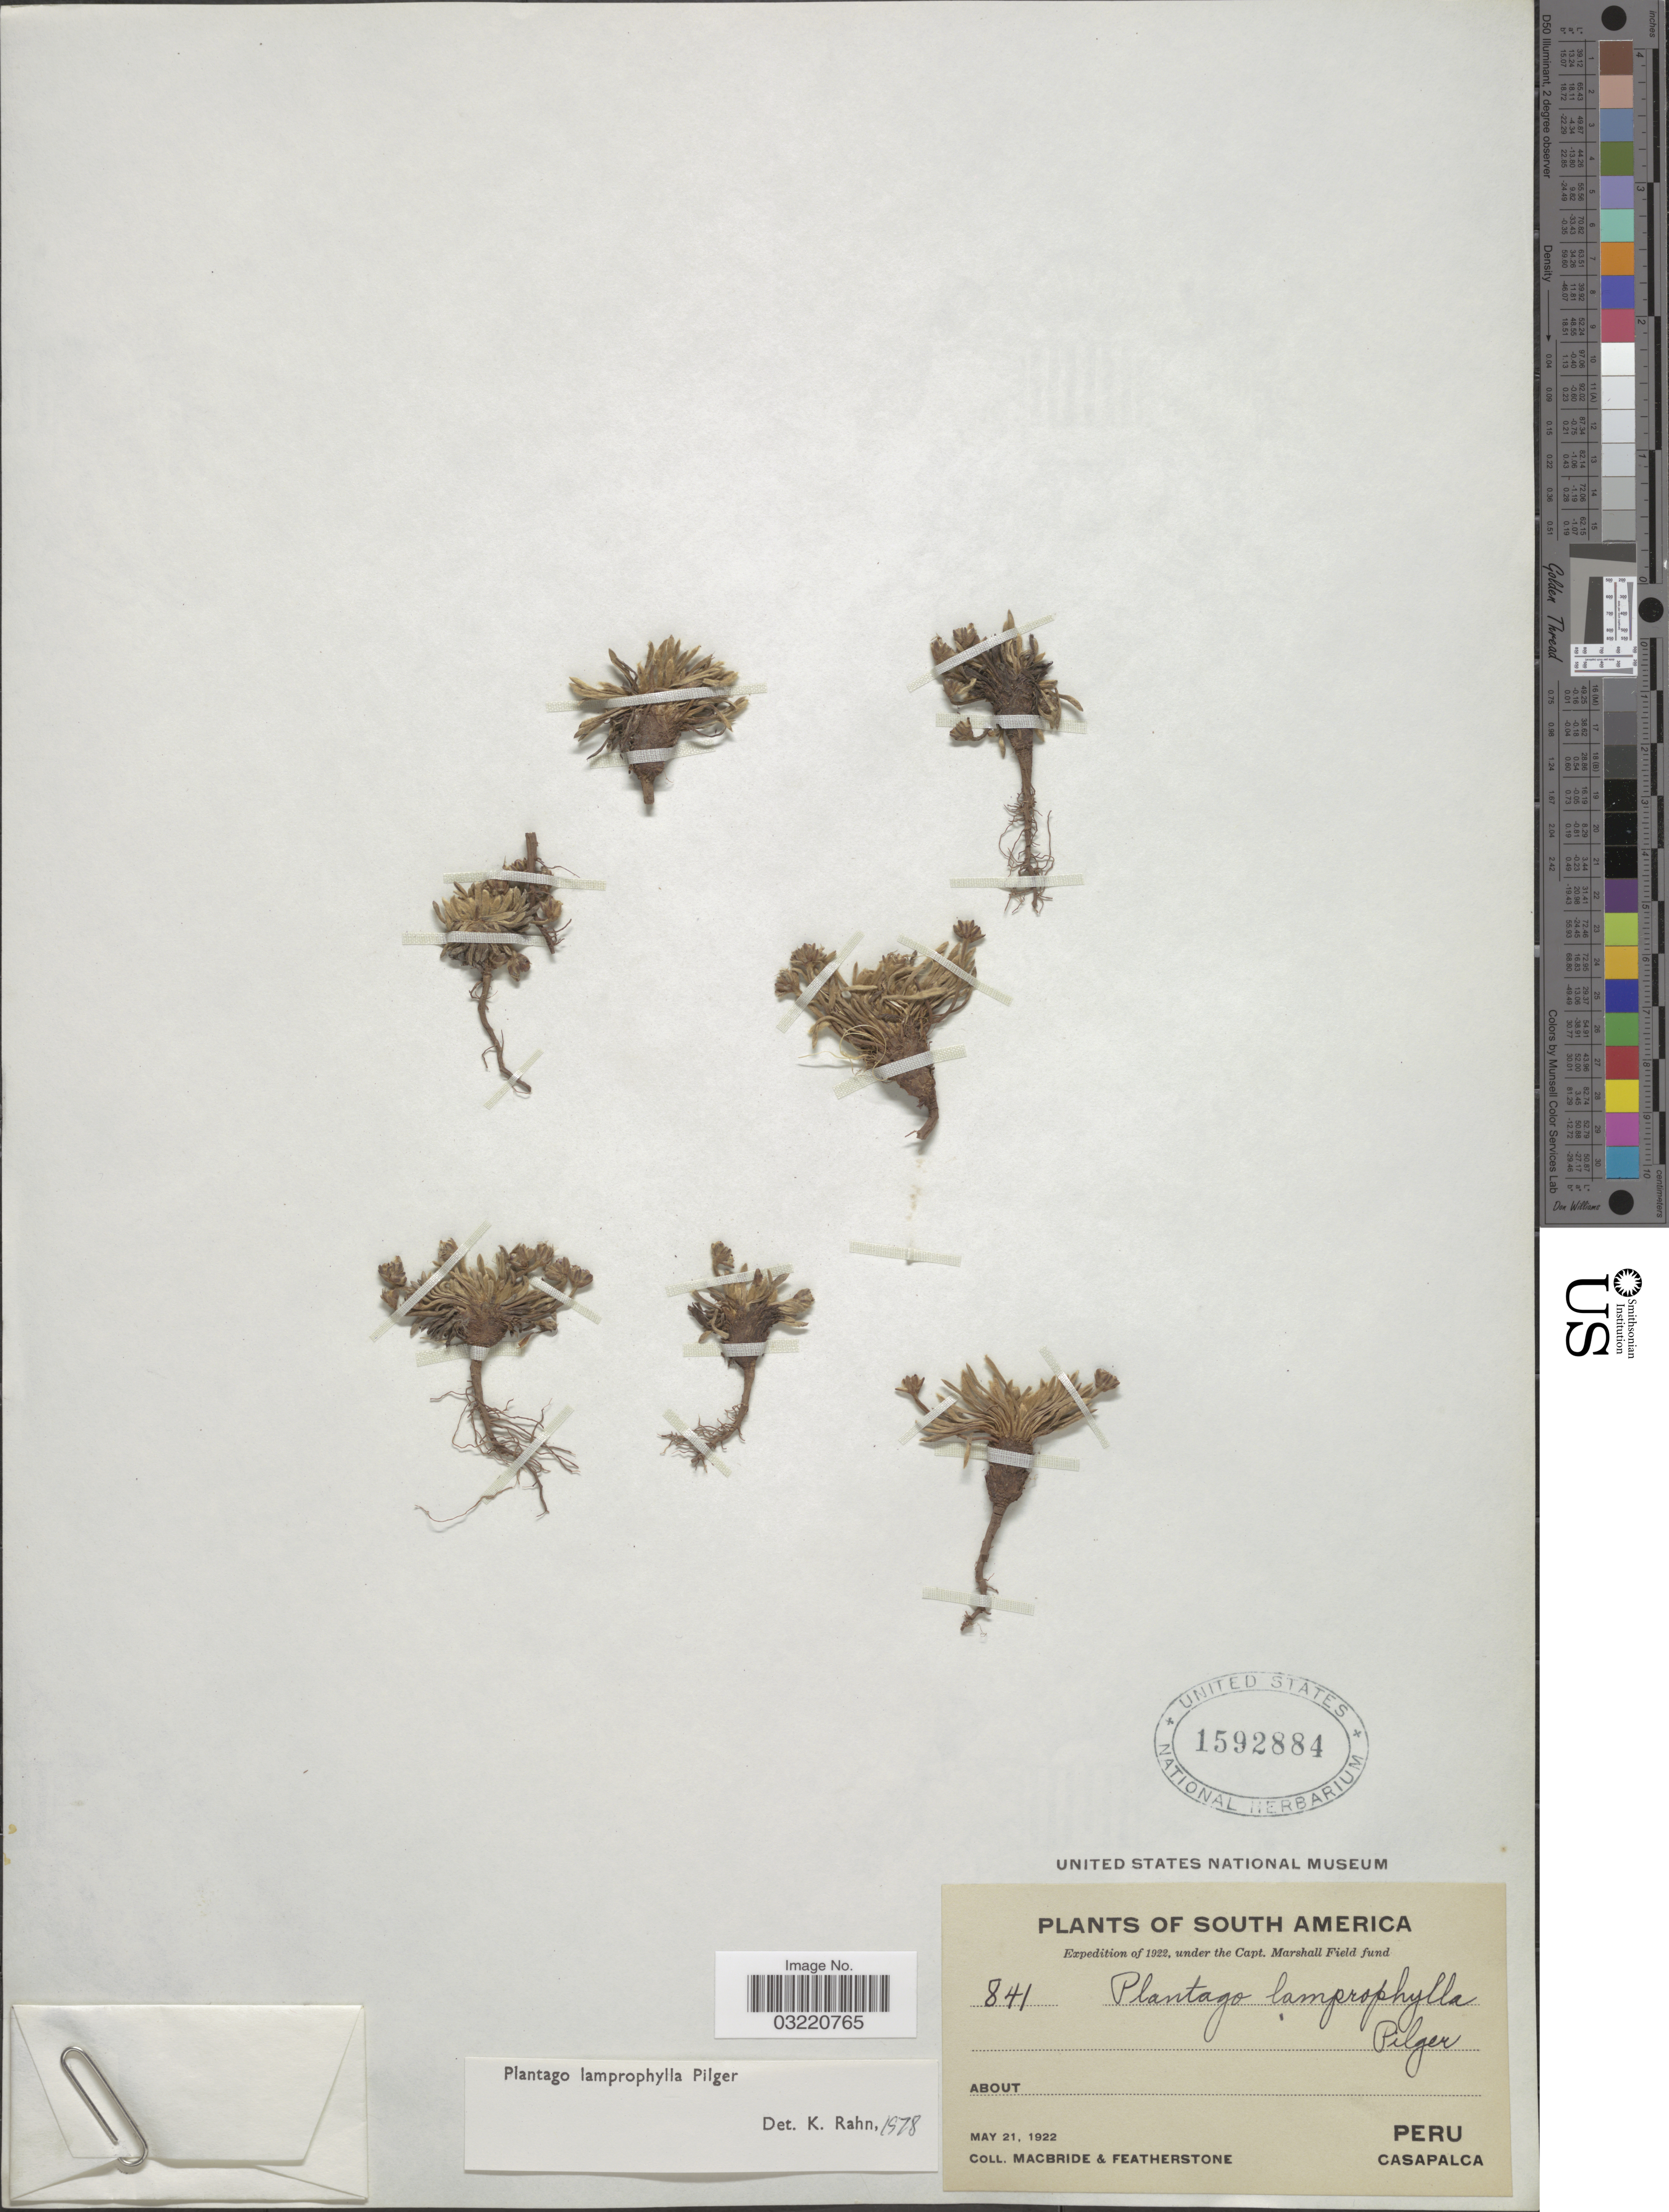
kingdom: Plantae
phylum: Tracheophyta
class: Magnoliopsida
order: Lamiales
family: Plantaginaceae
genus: Plantago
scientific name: Plantago lamprophylla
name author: Pilg.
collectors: Macbride, -- & -. Featherstone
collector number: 841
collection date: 1922-05-21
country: Peru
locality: Casapalca.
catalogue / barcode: US 1592884